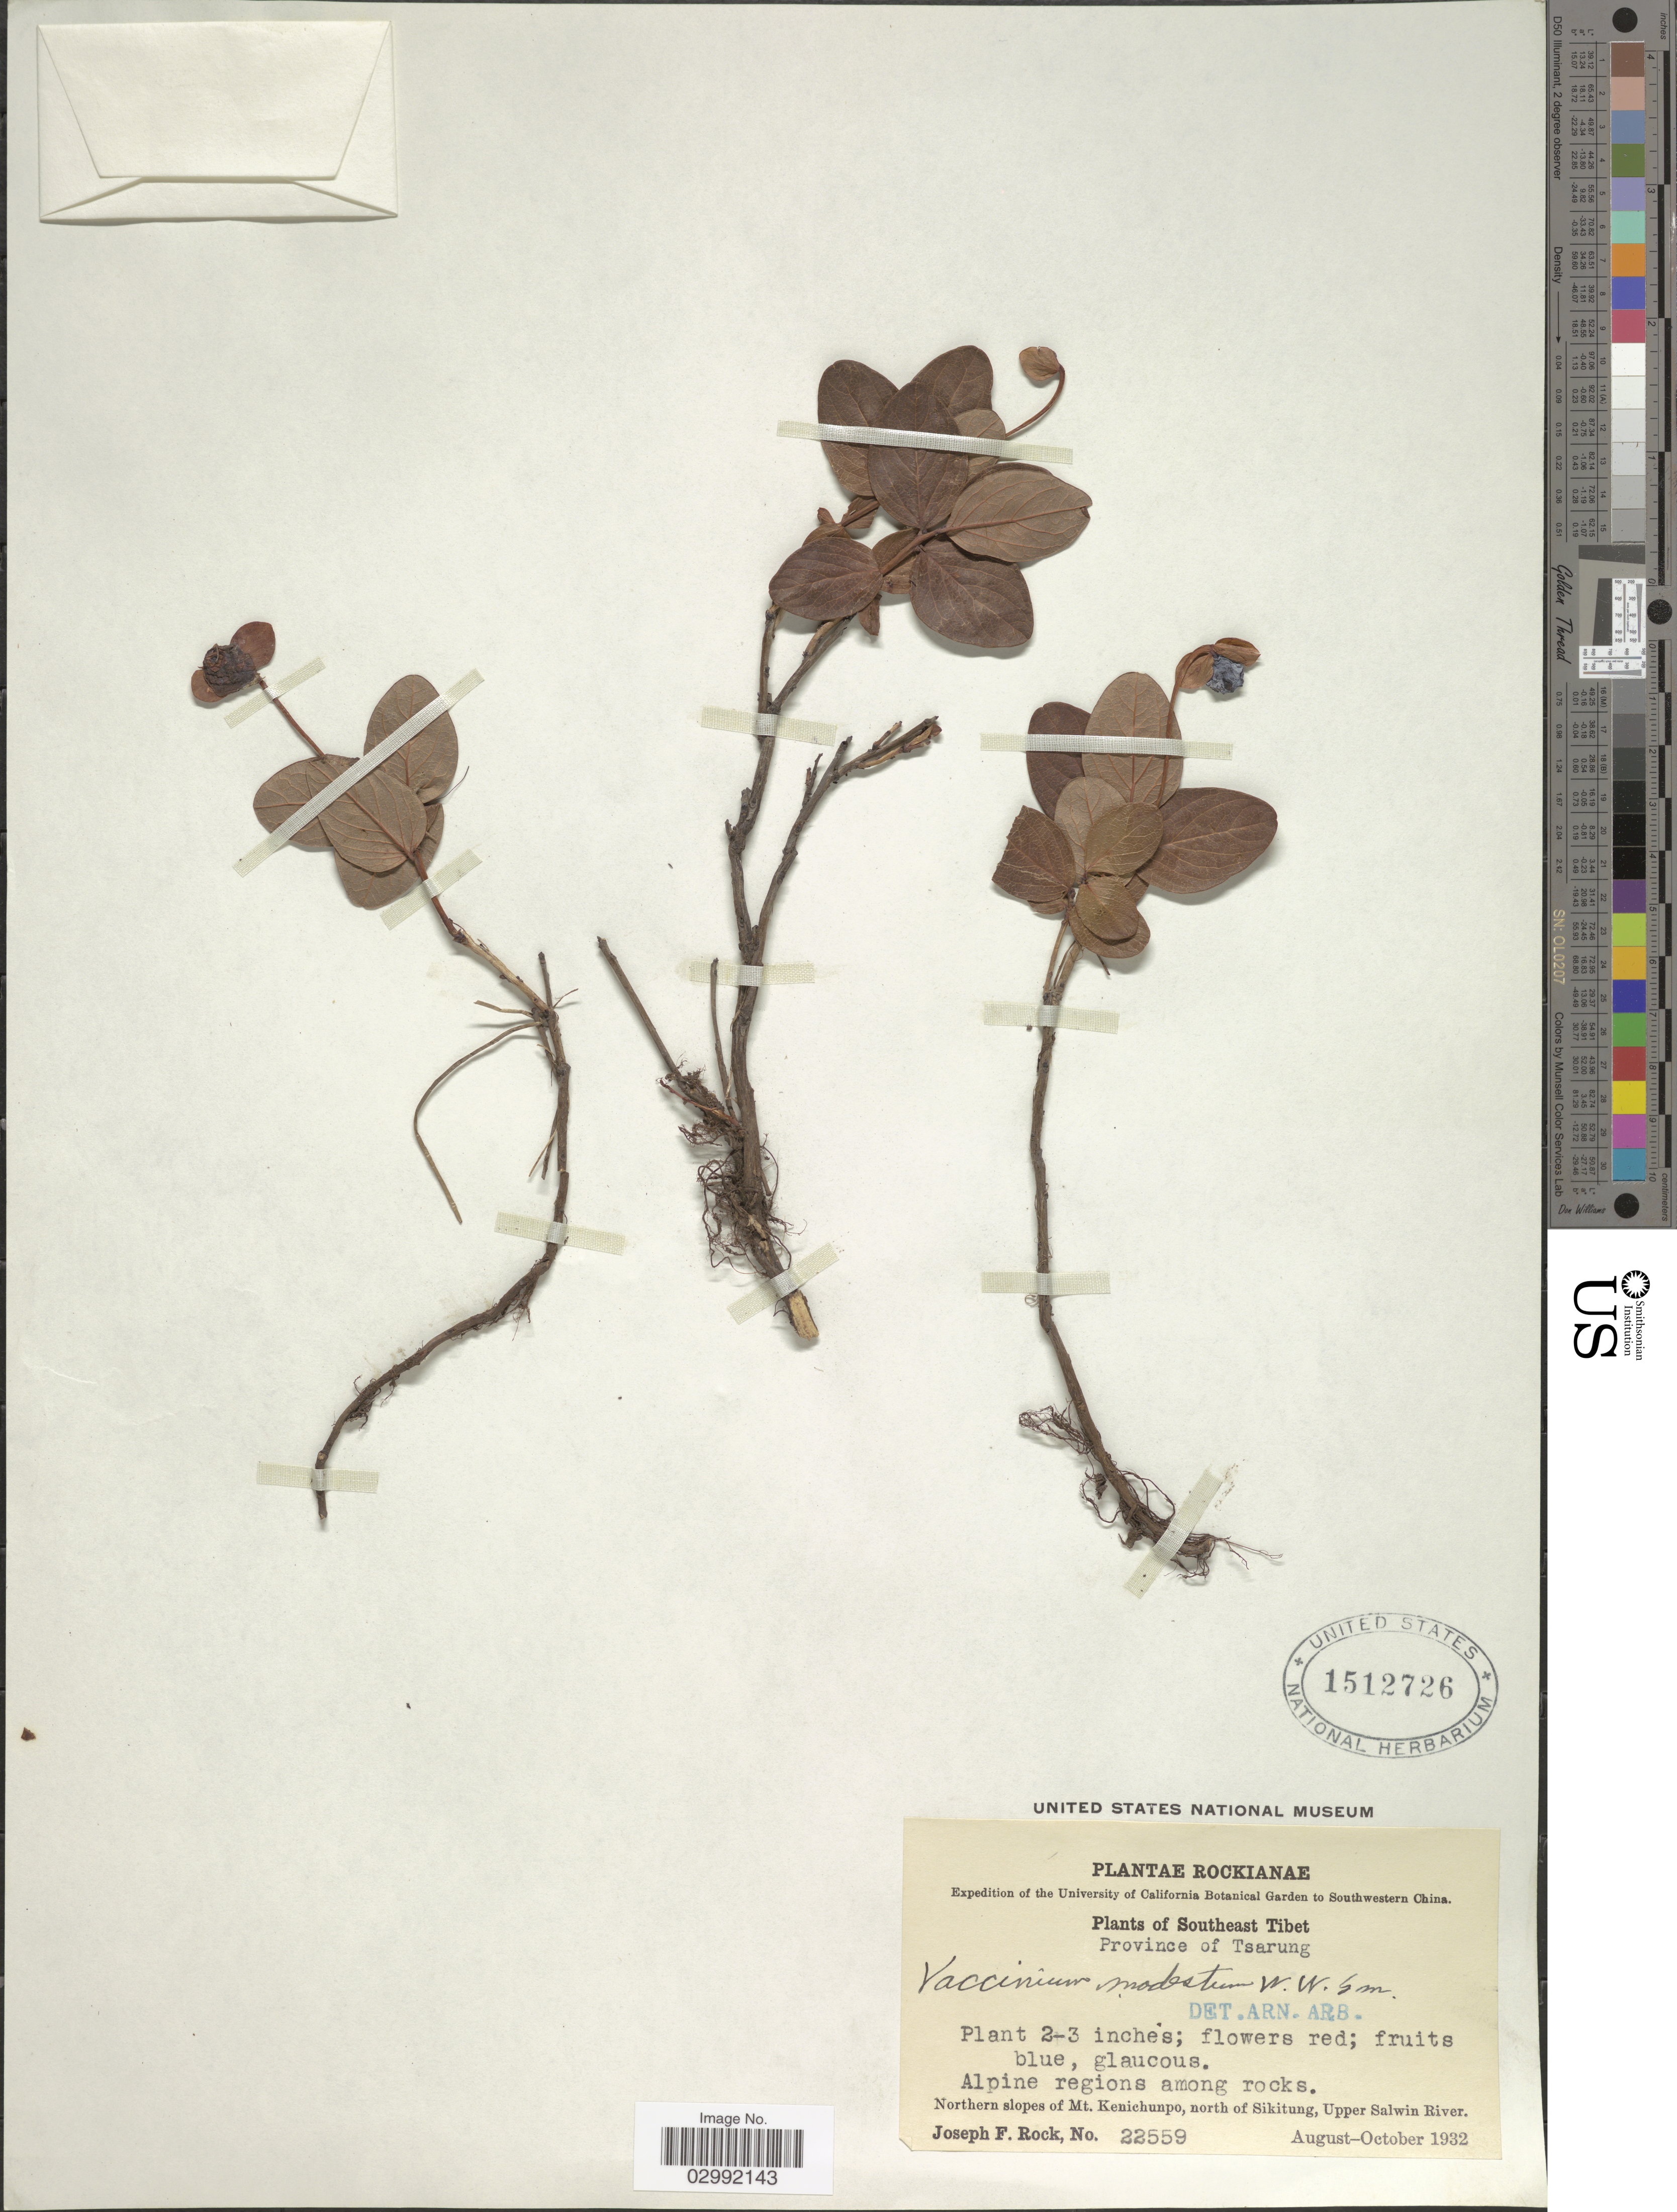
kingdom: Plantae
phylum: Tracheophyta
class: Magnoliopsida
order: Ericales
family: Ericaceae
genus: Vaccinium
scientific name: Vaccinium modestum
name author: W.W. Sm.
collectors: J. F. Rock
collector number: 22559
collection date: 1932-08/1932-10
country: China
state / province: Xizang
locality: Southwestern China, Southeast Tibet, Province of Tsarung.Northern slopes of Mt. Kenichunpo, north of Sikitung, Upper Salwin River.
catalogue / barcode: US 1512726